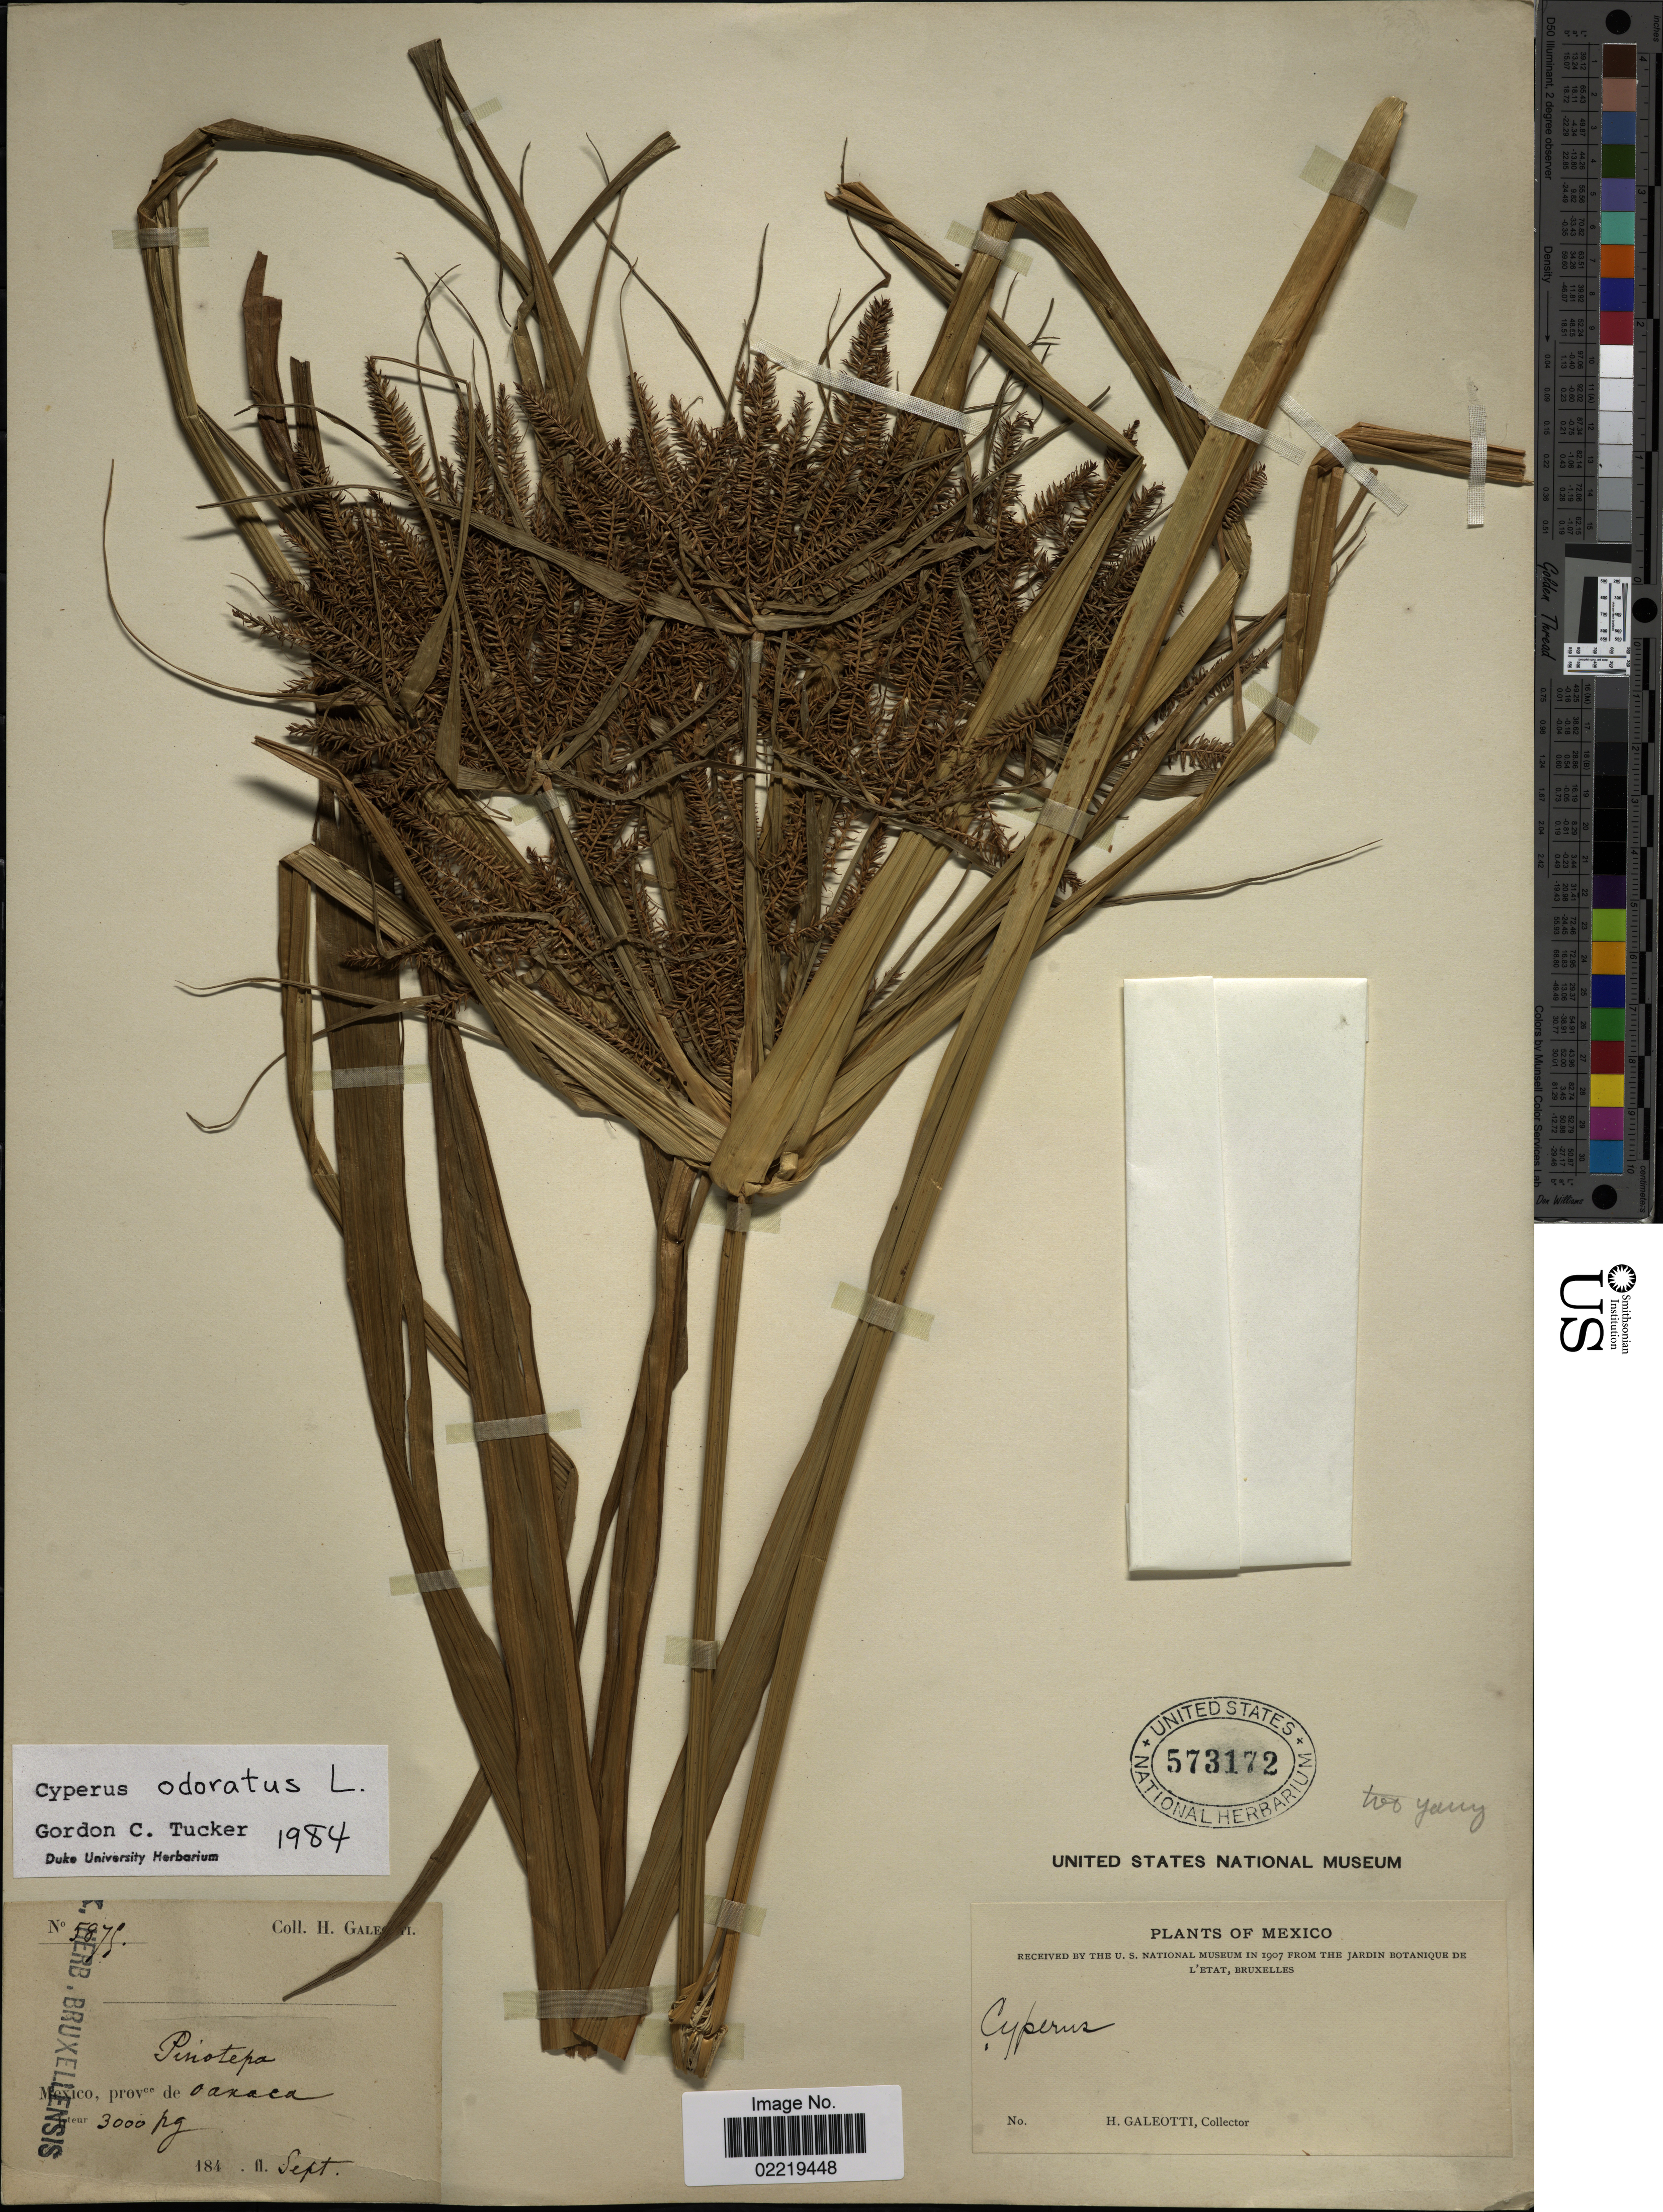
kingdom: Plantae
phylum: Tracheophyta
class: Liliopsida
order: Poales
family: Cyperaceae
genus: Cyperus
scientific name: Cyperus odoratus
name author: L.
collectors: H. G. Galeotti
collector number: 5879*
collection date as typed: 184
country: Mexico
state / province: Oaxaca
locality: Pinotepa.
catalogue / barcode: US 573172